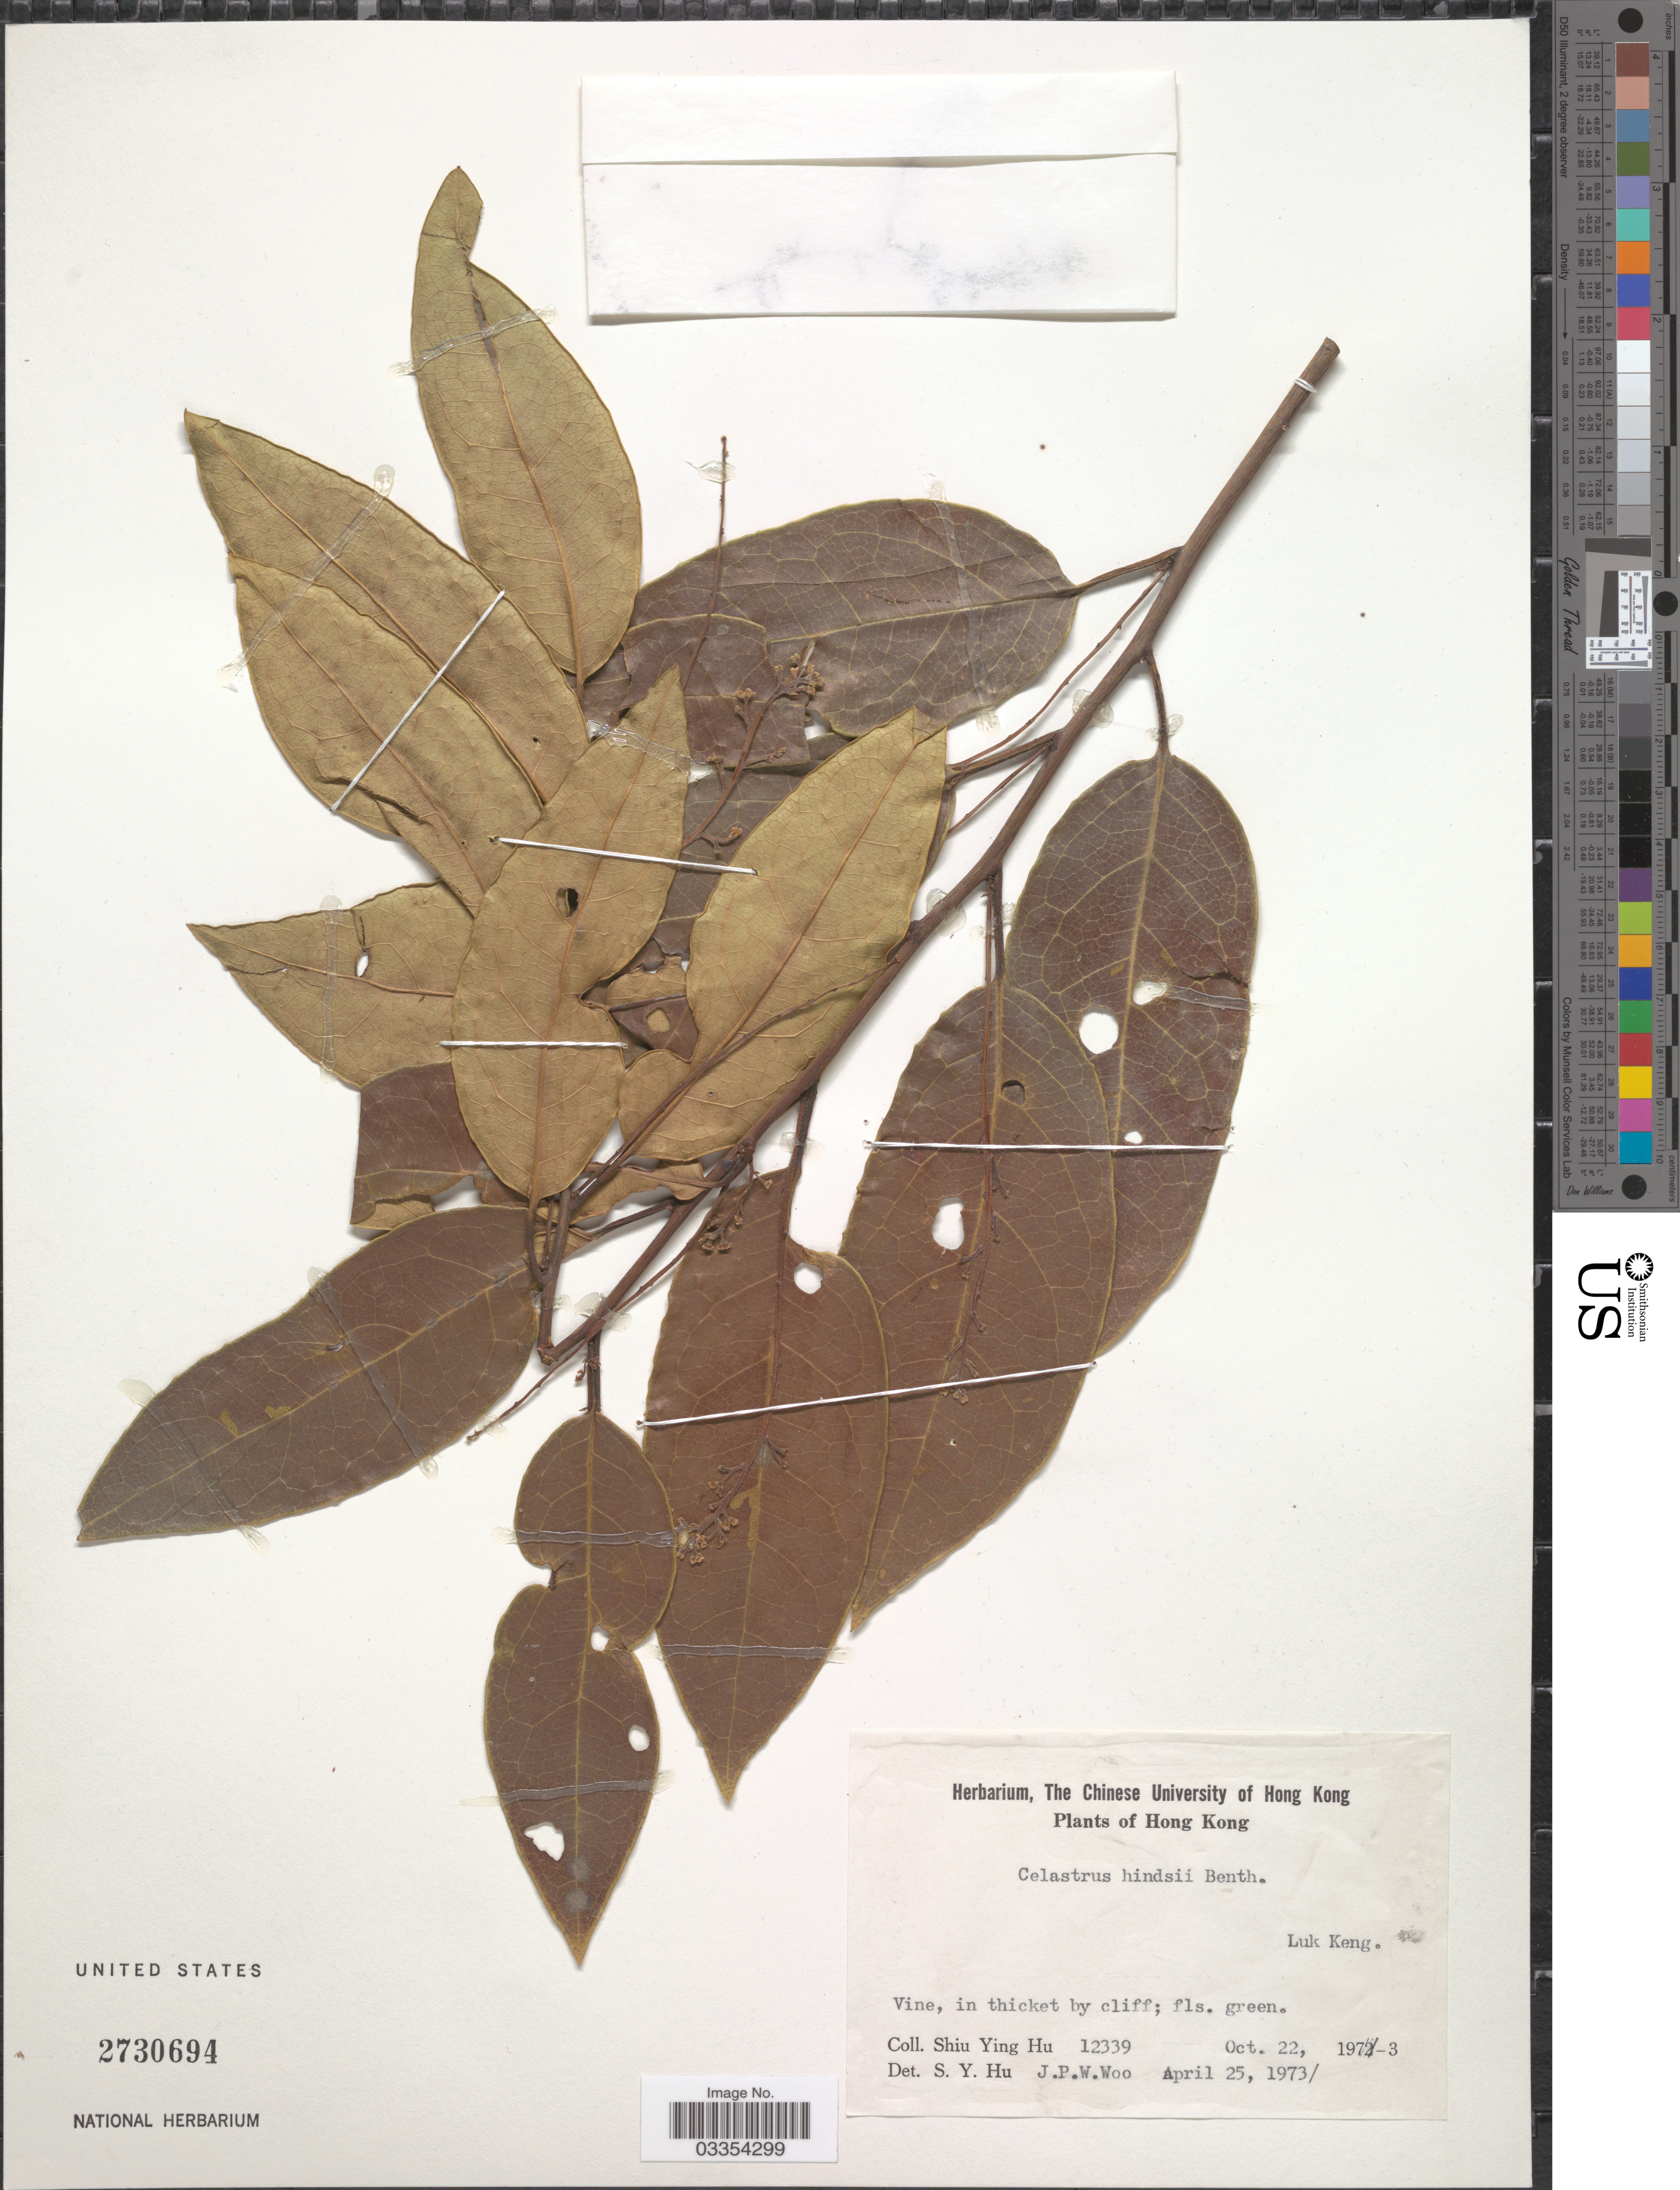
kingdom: Plantae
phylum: Tracheophyta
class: Magnoliopsida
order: Celastrales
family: Celastraceae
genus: Celastrus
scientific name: Celastrus hindsii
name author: Benth.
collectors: S. Y. Hu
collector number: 12339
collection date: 1973-10-22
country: China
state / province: Hong Kong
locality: Luk Keng.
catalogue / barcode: US 2730694